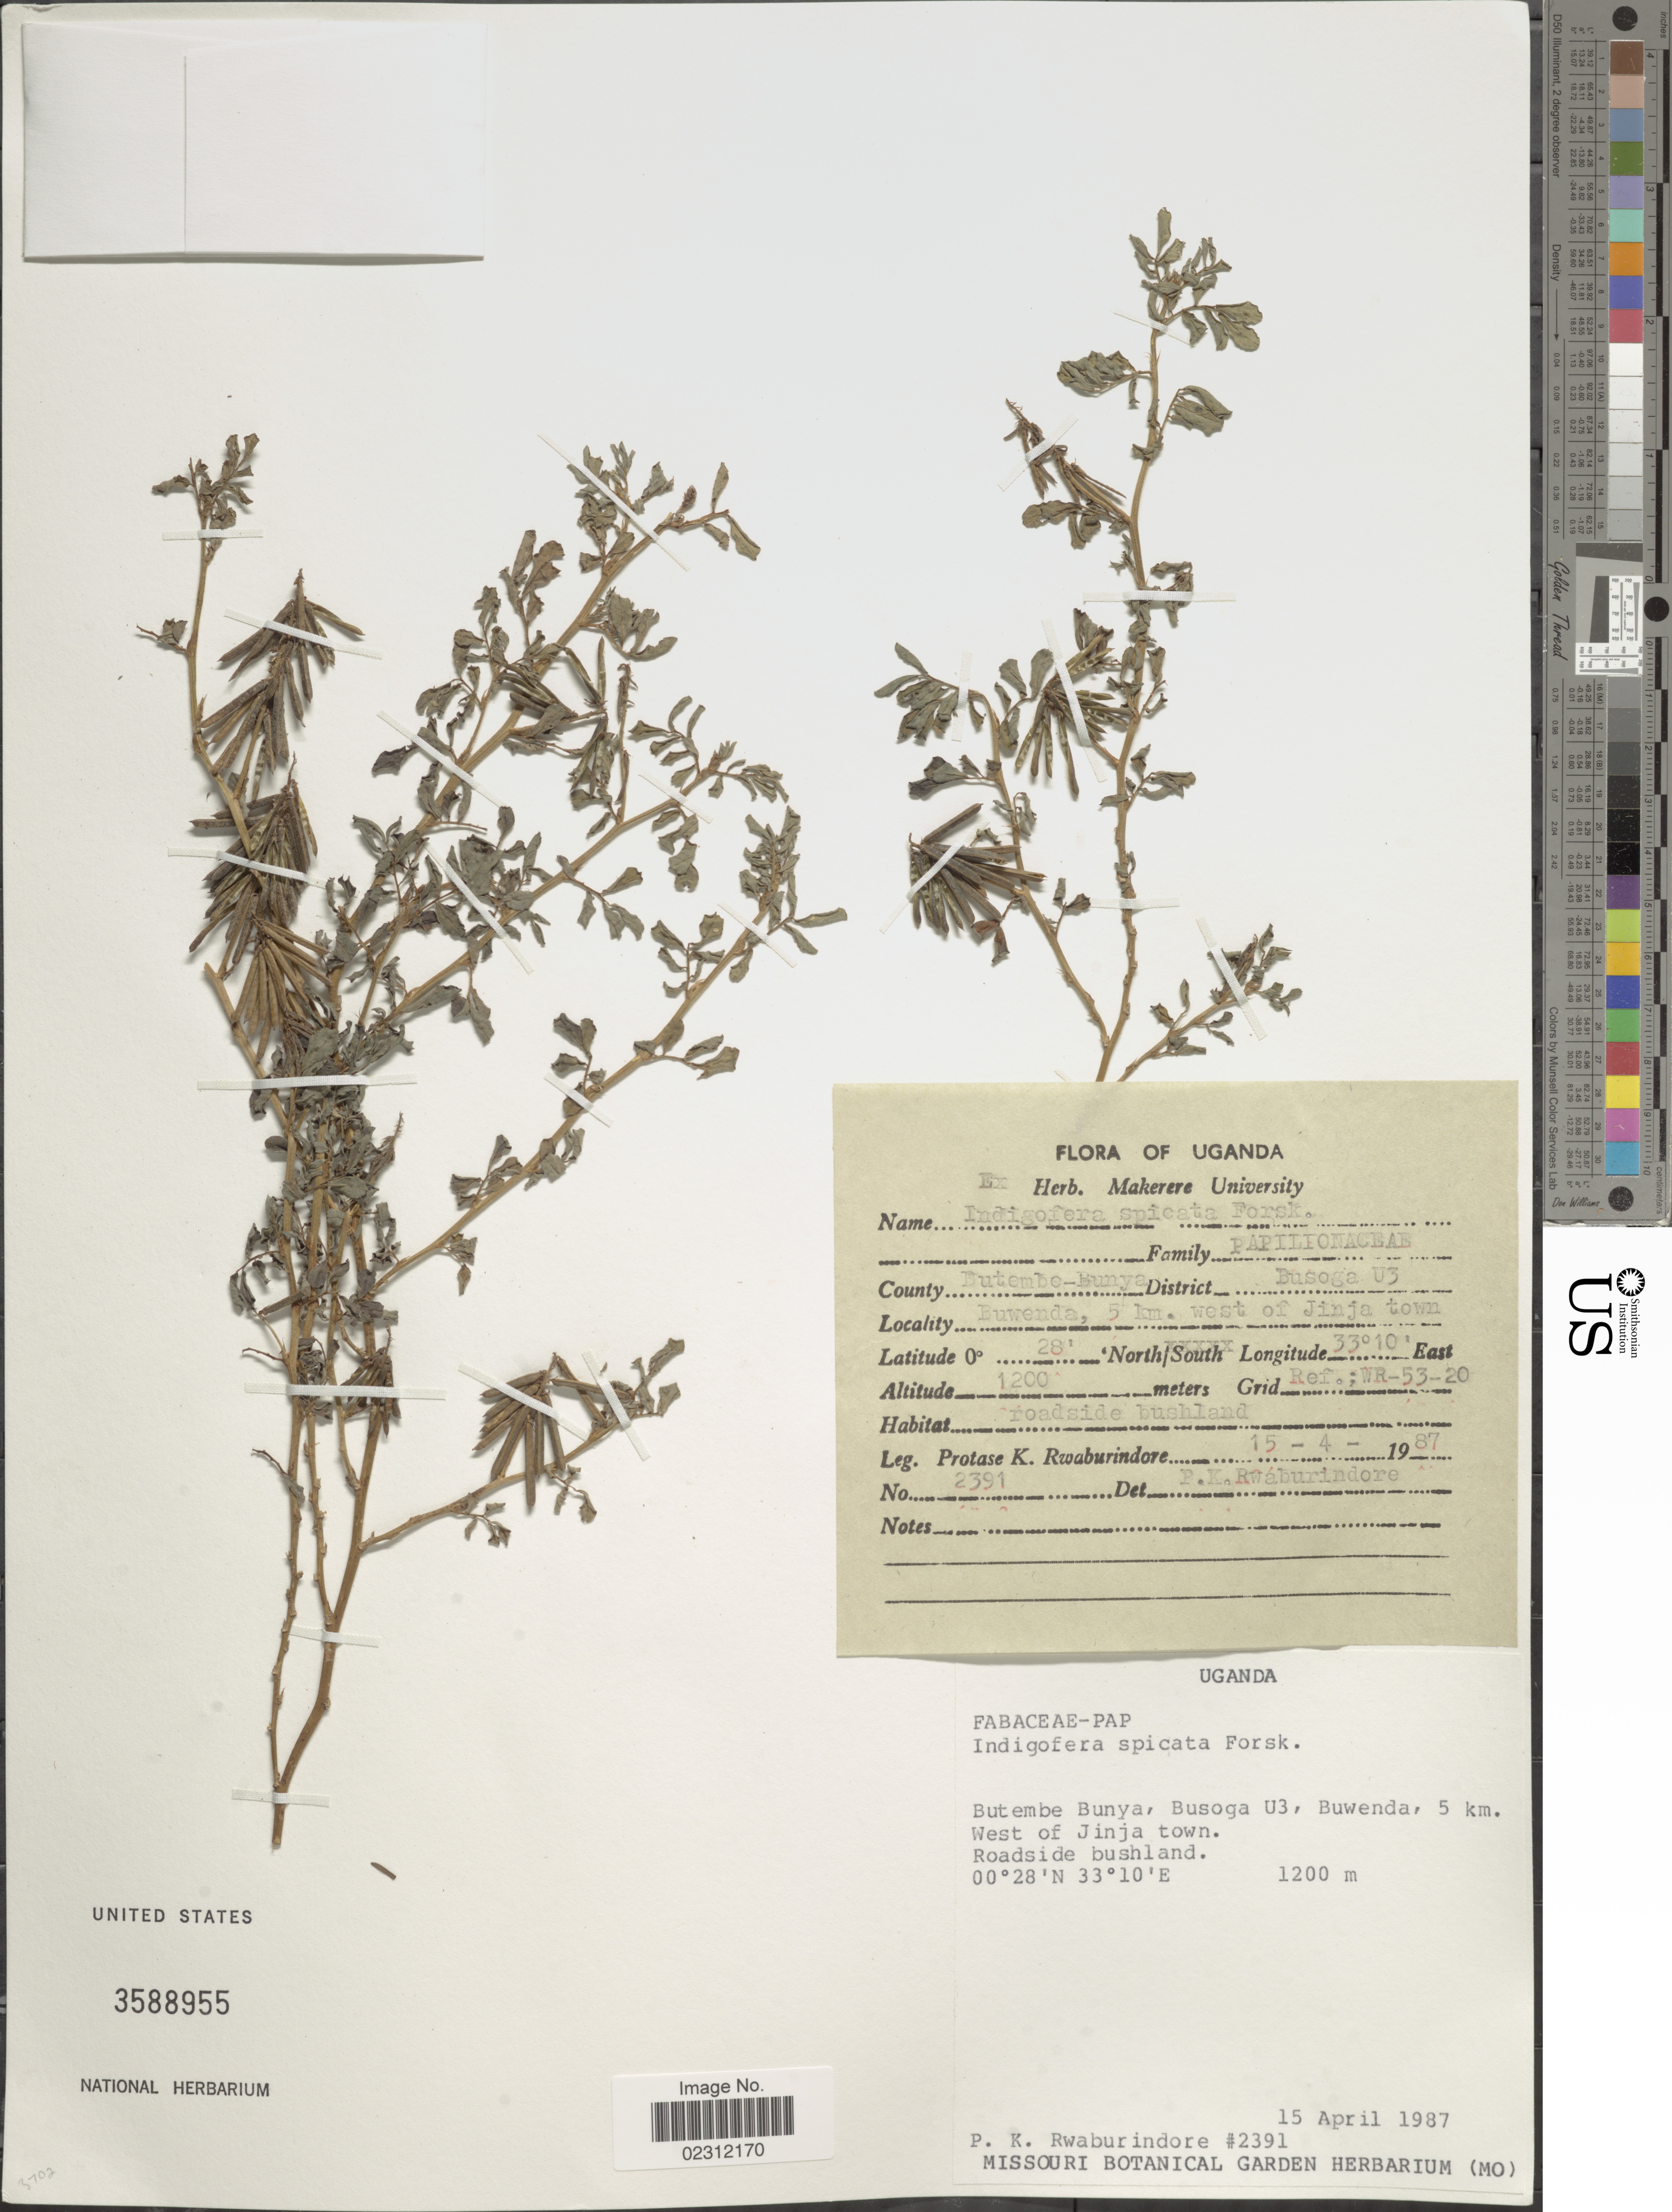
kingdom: Plantae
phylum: Tracheophyta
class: Magnoliopsida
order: Fabales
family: Fabaceae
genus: Indigofera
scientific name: Indigofera spicata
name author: Forssk.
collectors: P. Rwaburindore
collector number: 2391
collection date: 1987-04-15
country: Uganda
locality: Butembe Bunya, Busoga U3, Buwenda, 5 km. West of Jinja Town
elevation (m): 1200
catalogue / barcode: US 3588955